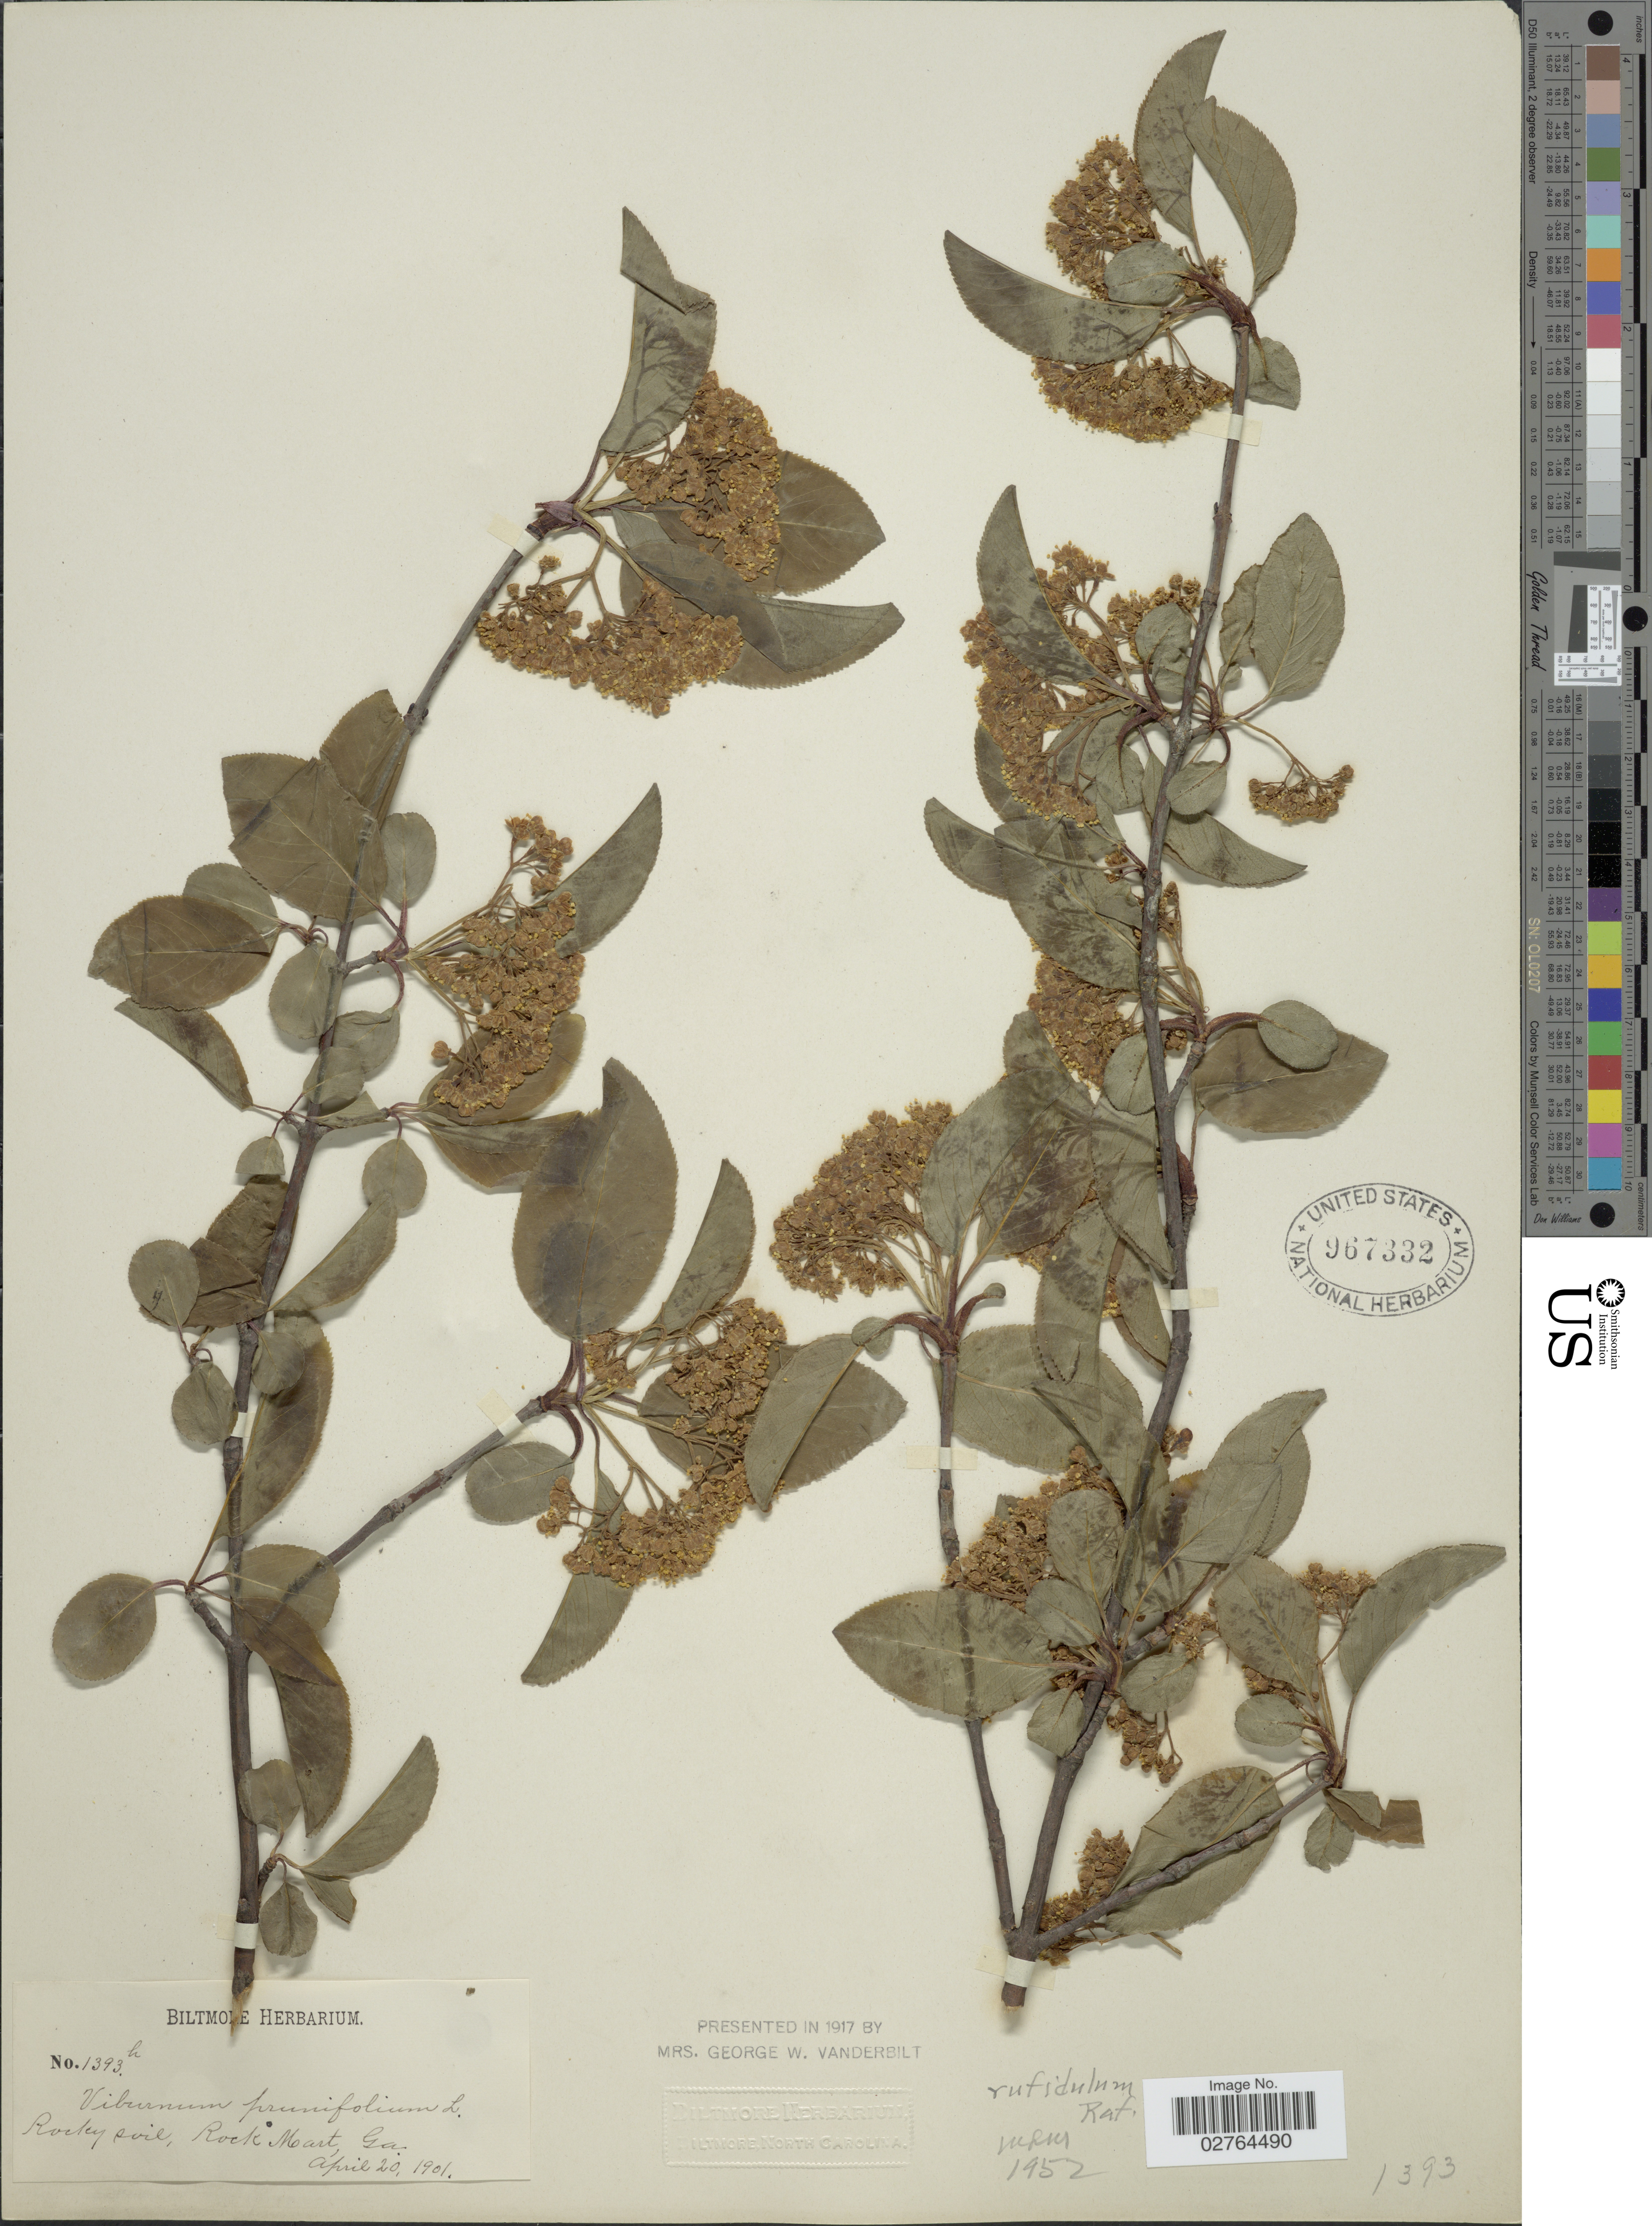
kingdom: Plantae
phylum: Tracheophyta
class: Magnoliopsida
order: Dipsacales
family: Viburnaceae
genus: Viburnum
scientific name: Viburnum rufidulum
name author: Raf.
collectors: ex herb. Biltmore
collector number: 1393h*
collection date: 1901-04-20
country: United States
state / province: Georgia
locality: Rock Mart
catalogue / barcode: US 967332